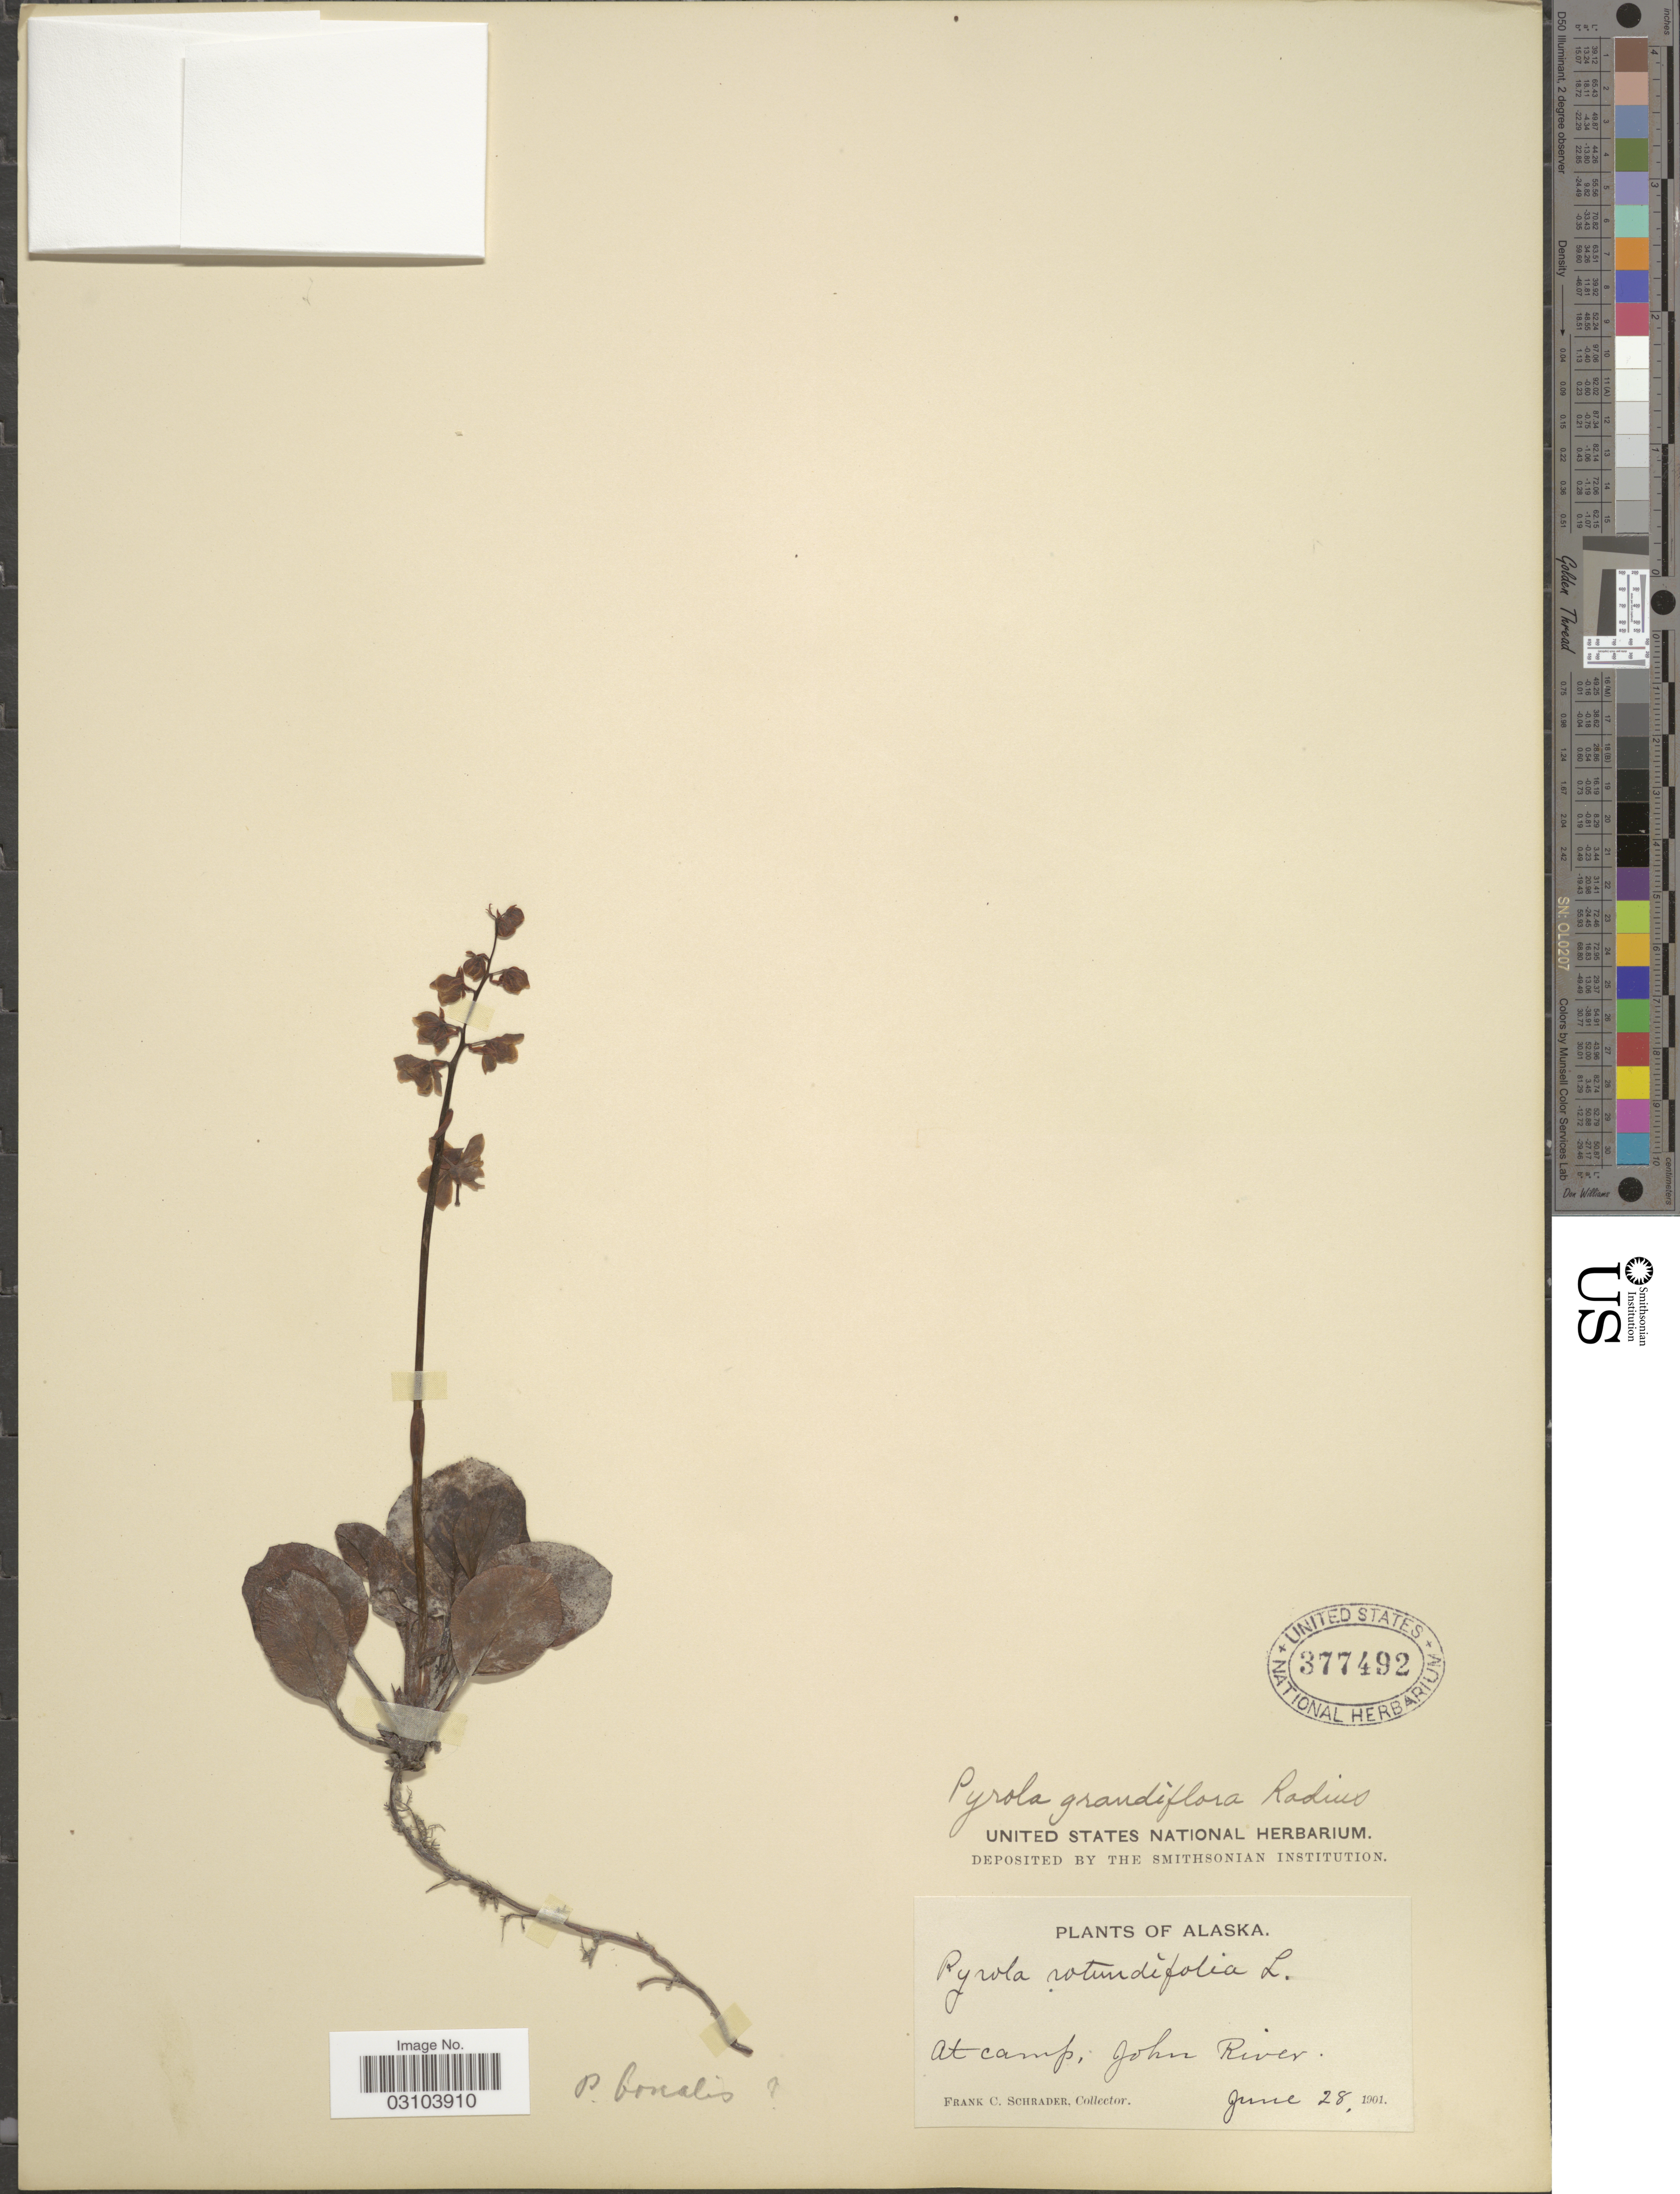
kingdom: Plantae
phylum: Tracheophyta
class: Magnoliopsida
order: Ericales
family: Ericaceae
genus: Pyrola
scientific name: Pyrola grandiflora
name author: Radius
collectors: F. C. Schrader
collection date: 1901-06-28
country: United States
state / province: Alaska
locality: At camp, John River.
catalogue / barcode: US 377492